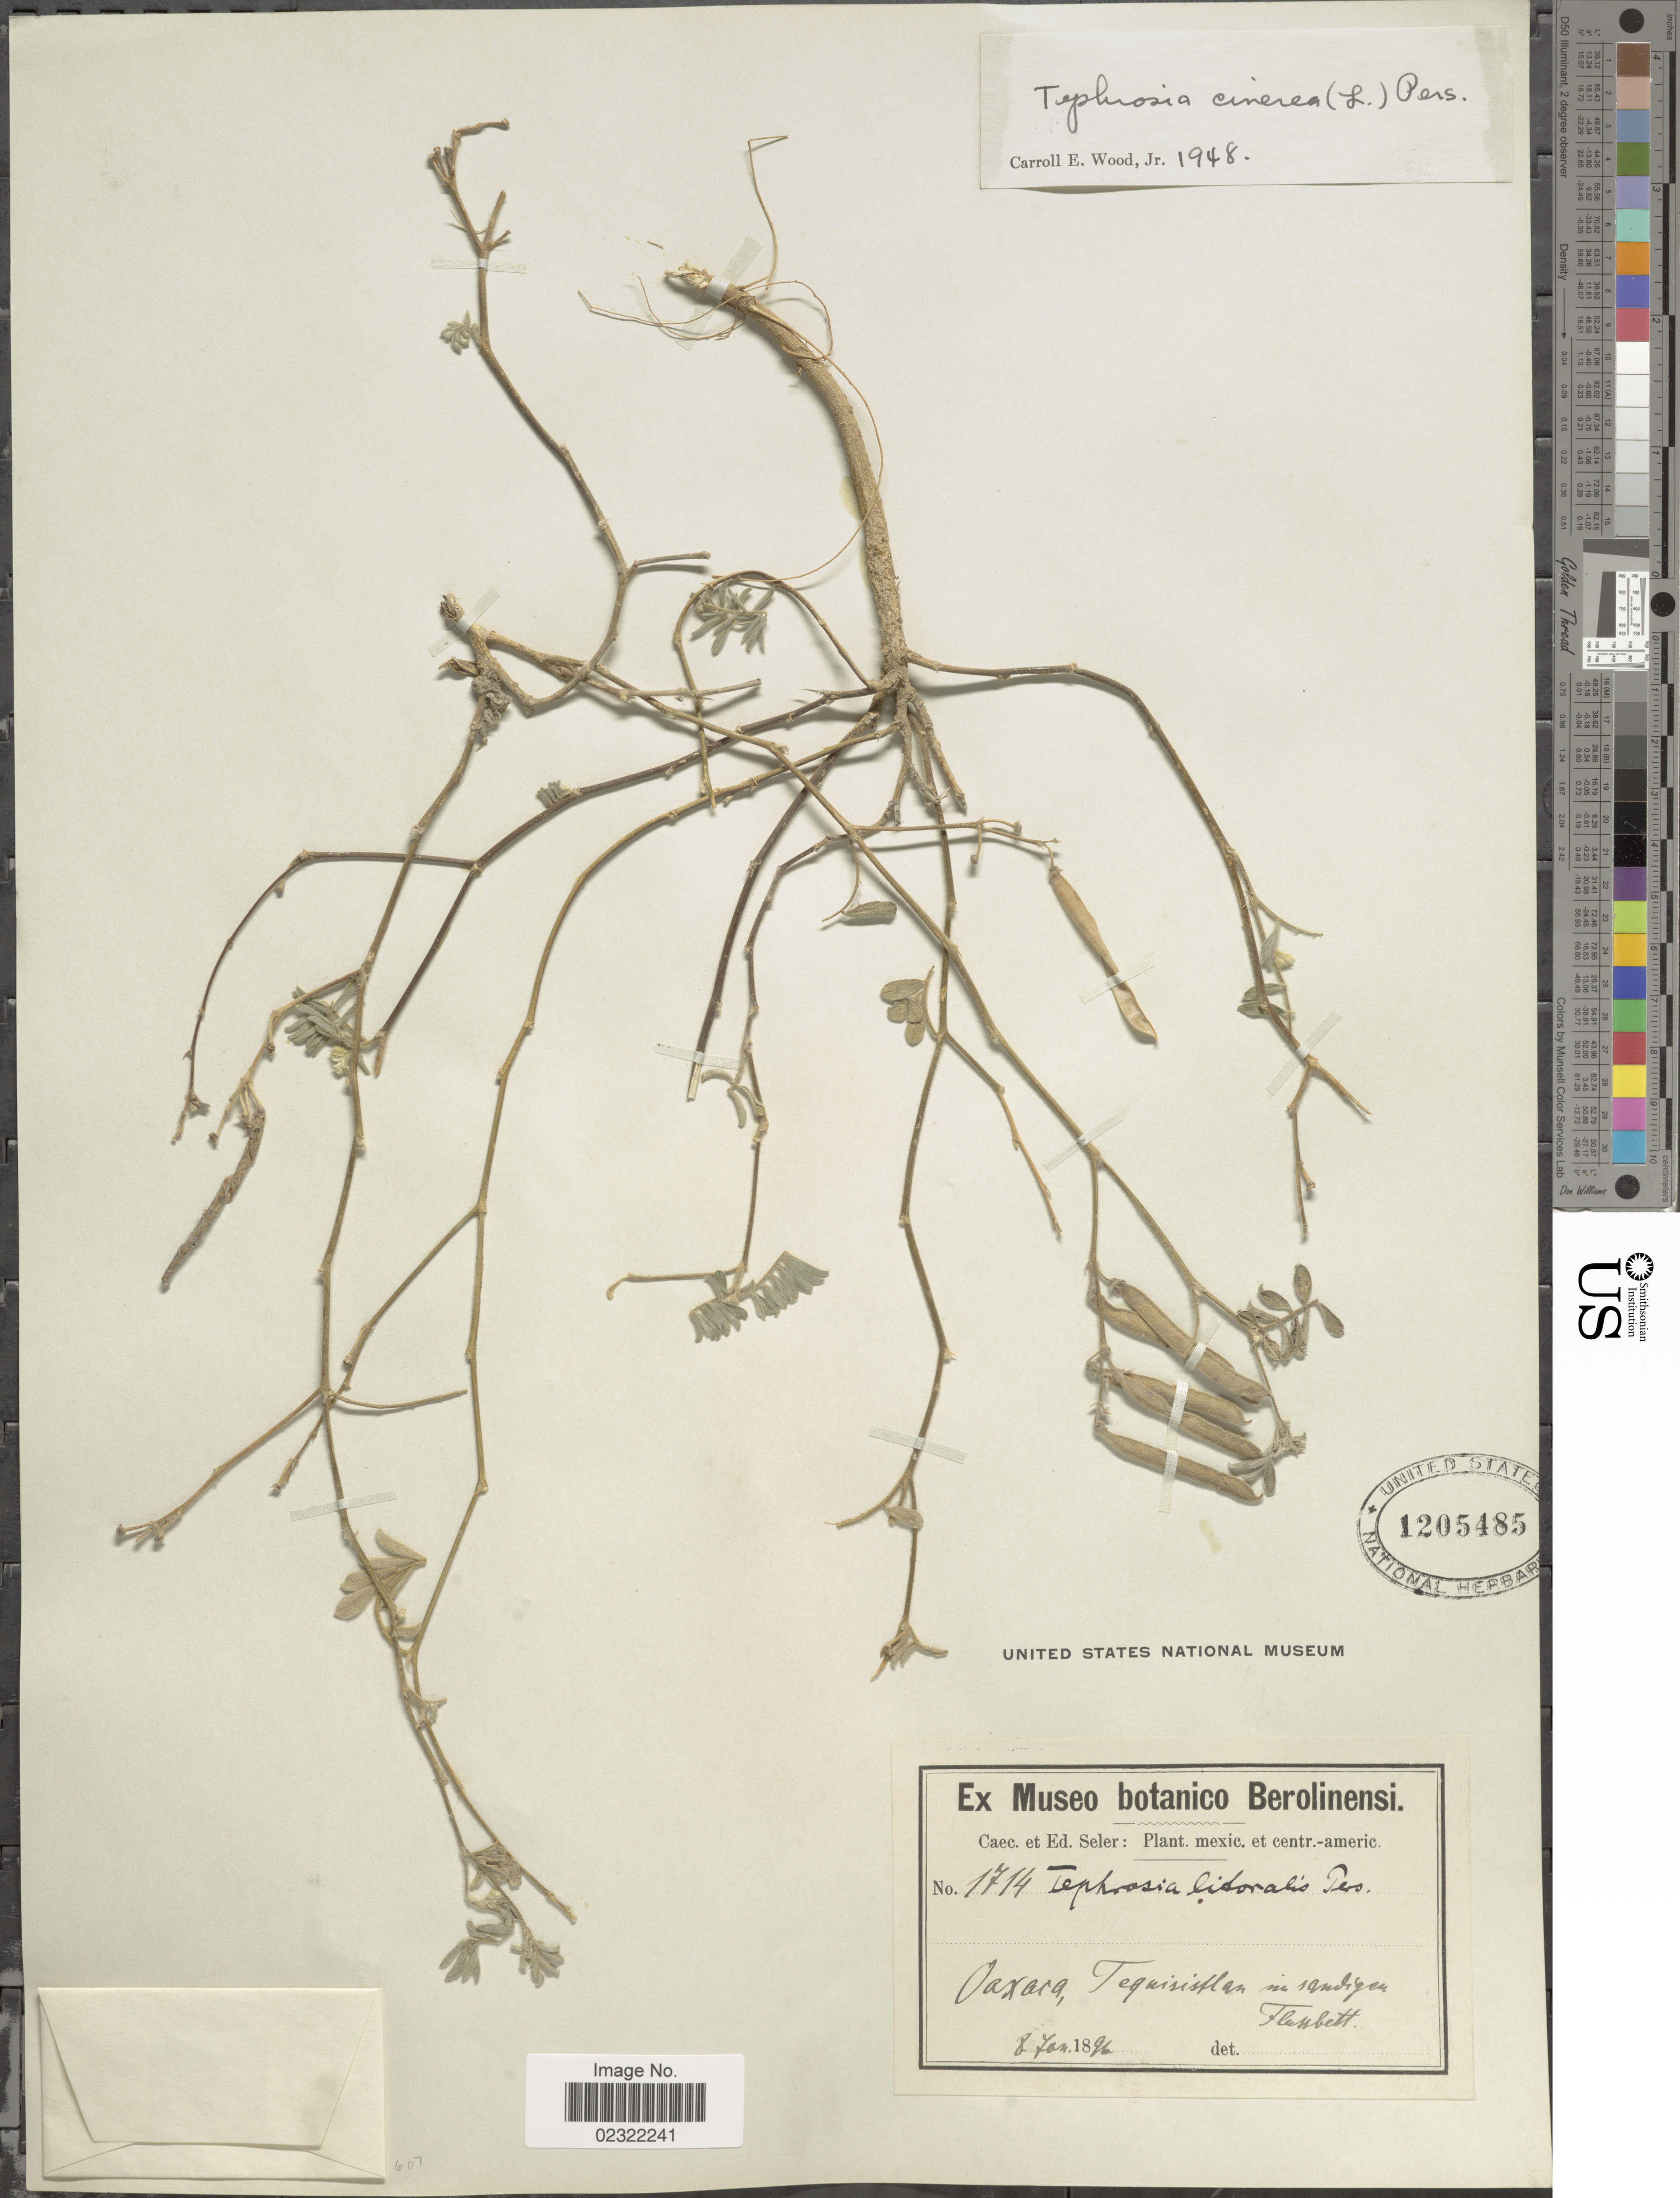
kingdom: Plantae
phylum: Tracheophyta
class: Magnoliopsida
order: Fabales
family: Fabaceae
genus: Tephrosia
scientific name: Tephrosia cinerea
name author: (L.) Pers.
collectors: ex Caec. et Ed Seler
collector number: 1714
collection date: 1896-01-08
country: Mexico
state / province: Oaxaca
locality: Oaxaca, Tequisistlan in sandigen. mexic et centr. centr.-americ.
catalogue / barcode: US 1205485